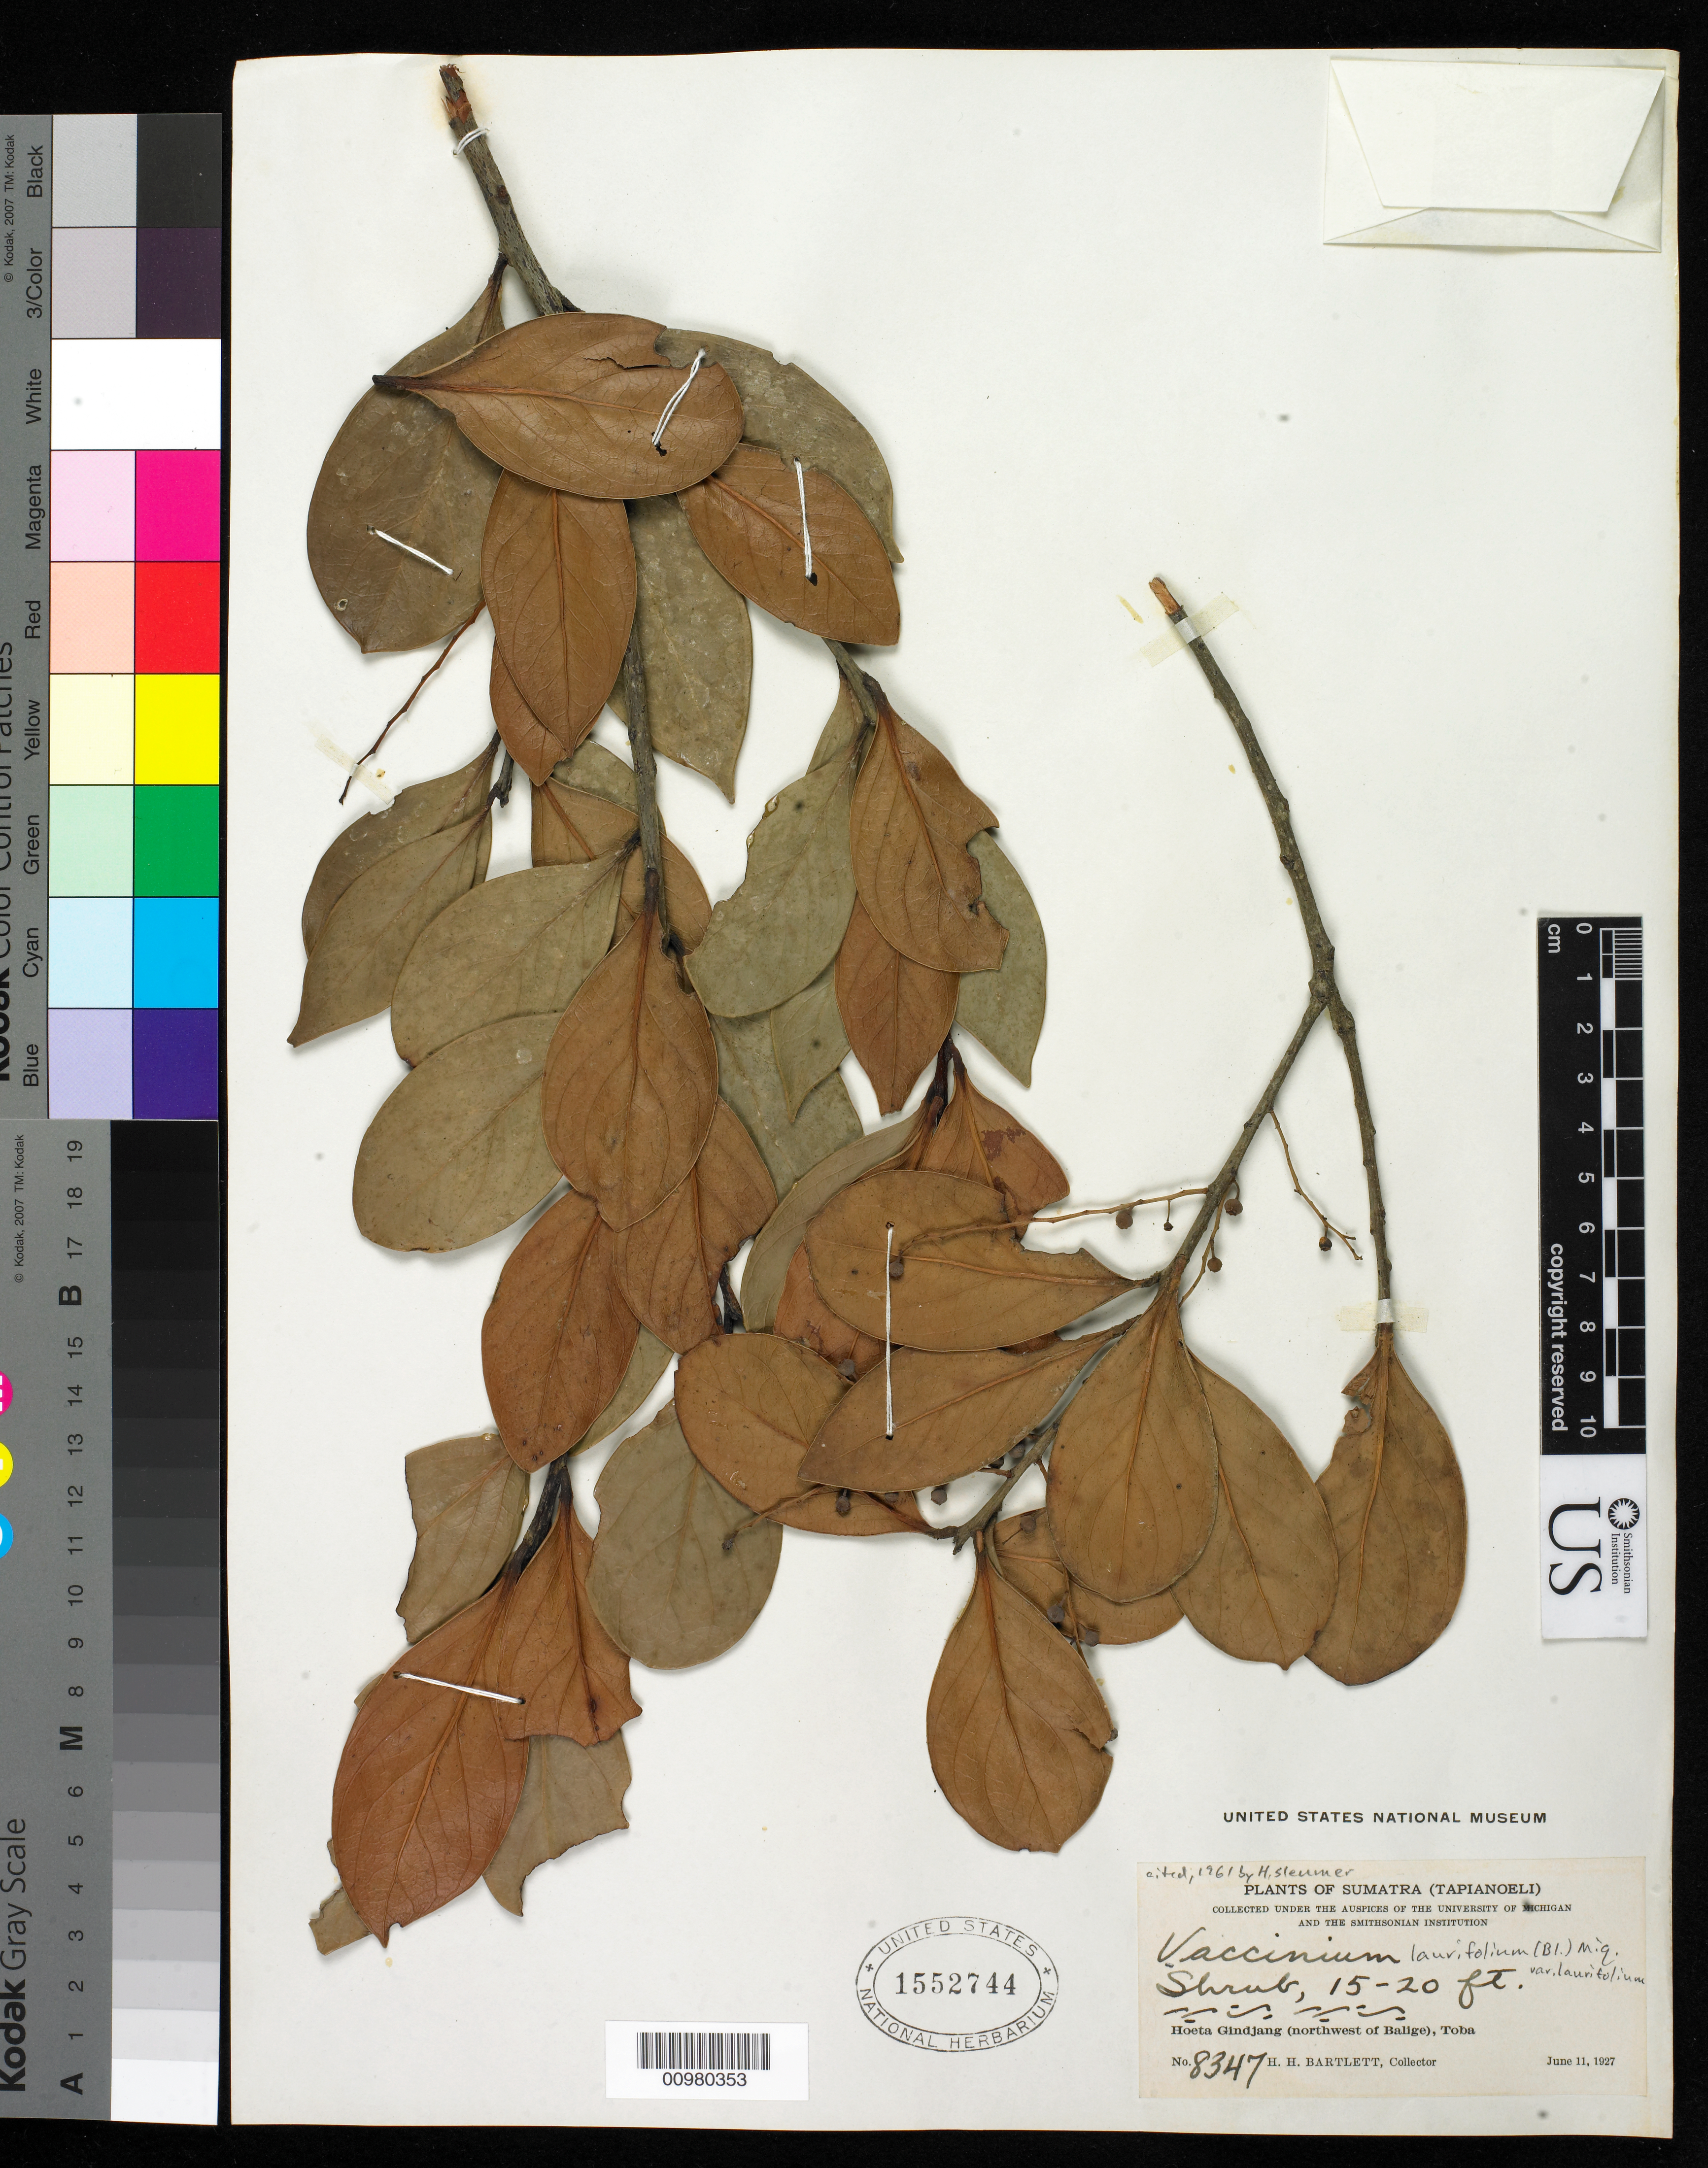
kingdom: Plantae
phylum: Tracheophyta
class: Magnoliopsida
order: Ericales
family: Ericaceae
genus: Vaccinium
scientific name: Vaccinium laurifolium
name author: (Blume) Miq.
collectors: H. H. Bartlett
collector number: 8347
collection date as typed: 11 Jun 1927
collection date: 1927-06-11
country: Indonesia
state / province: Sumatra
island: Sumatra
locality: Hoeta Gindjang (northwest of Balige), Toba.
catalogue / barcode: US 1552744